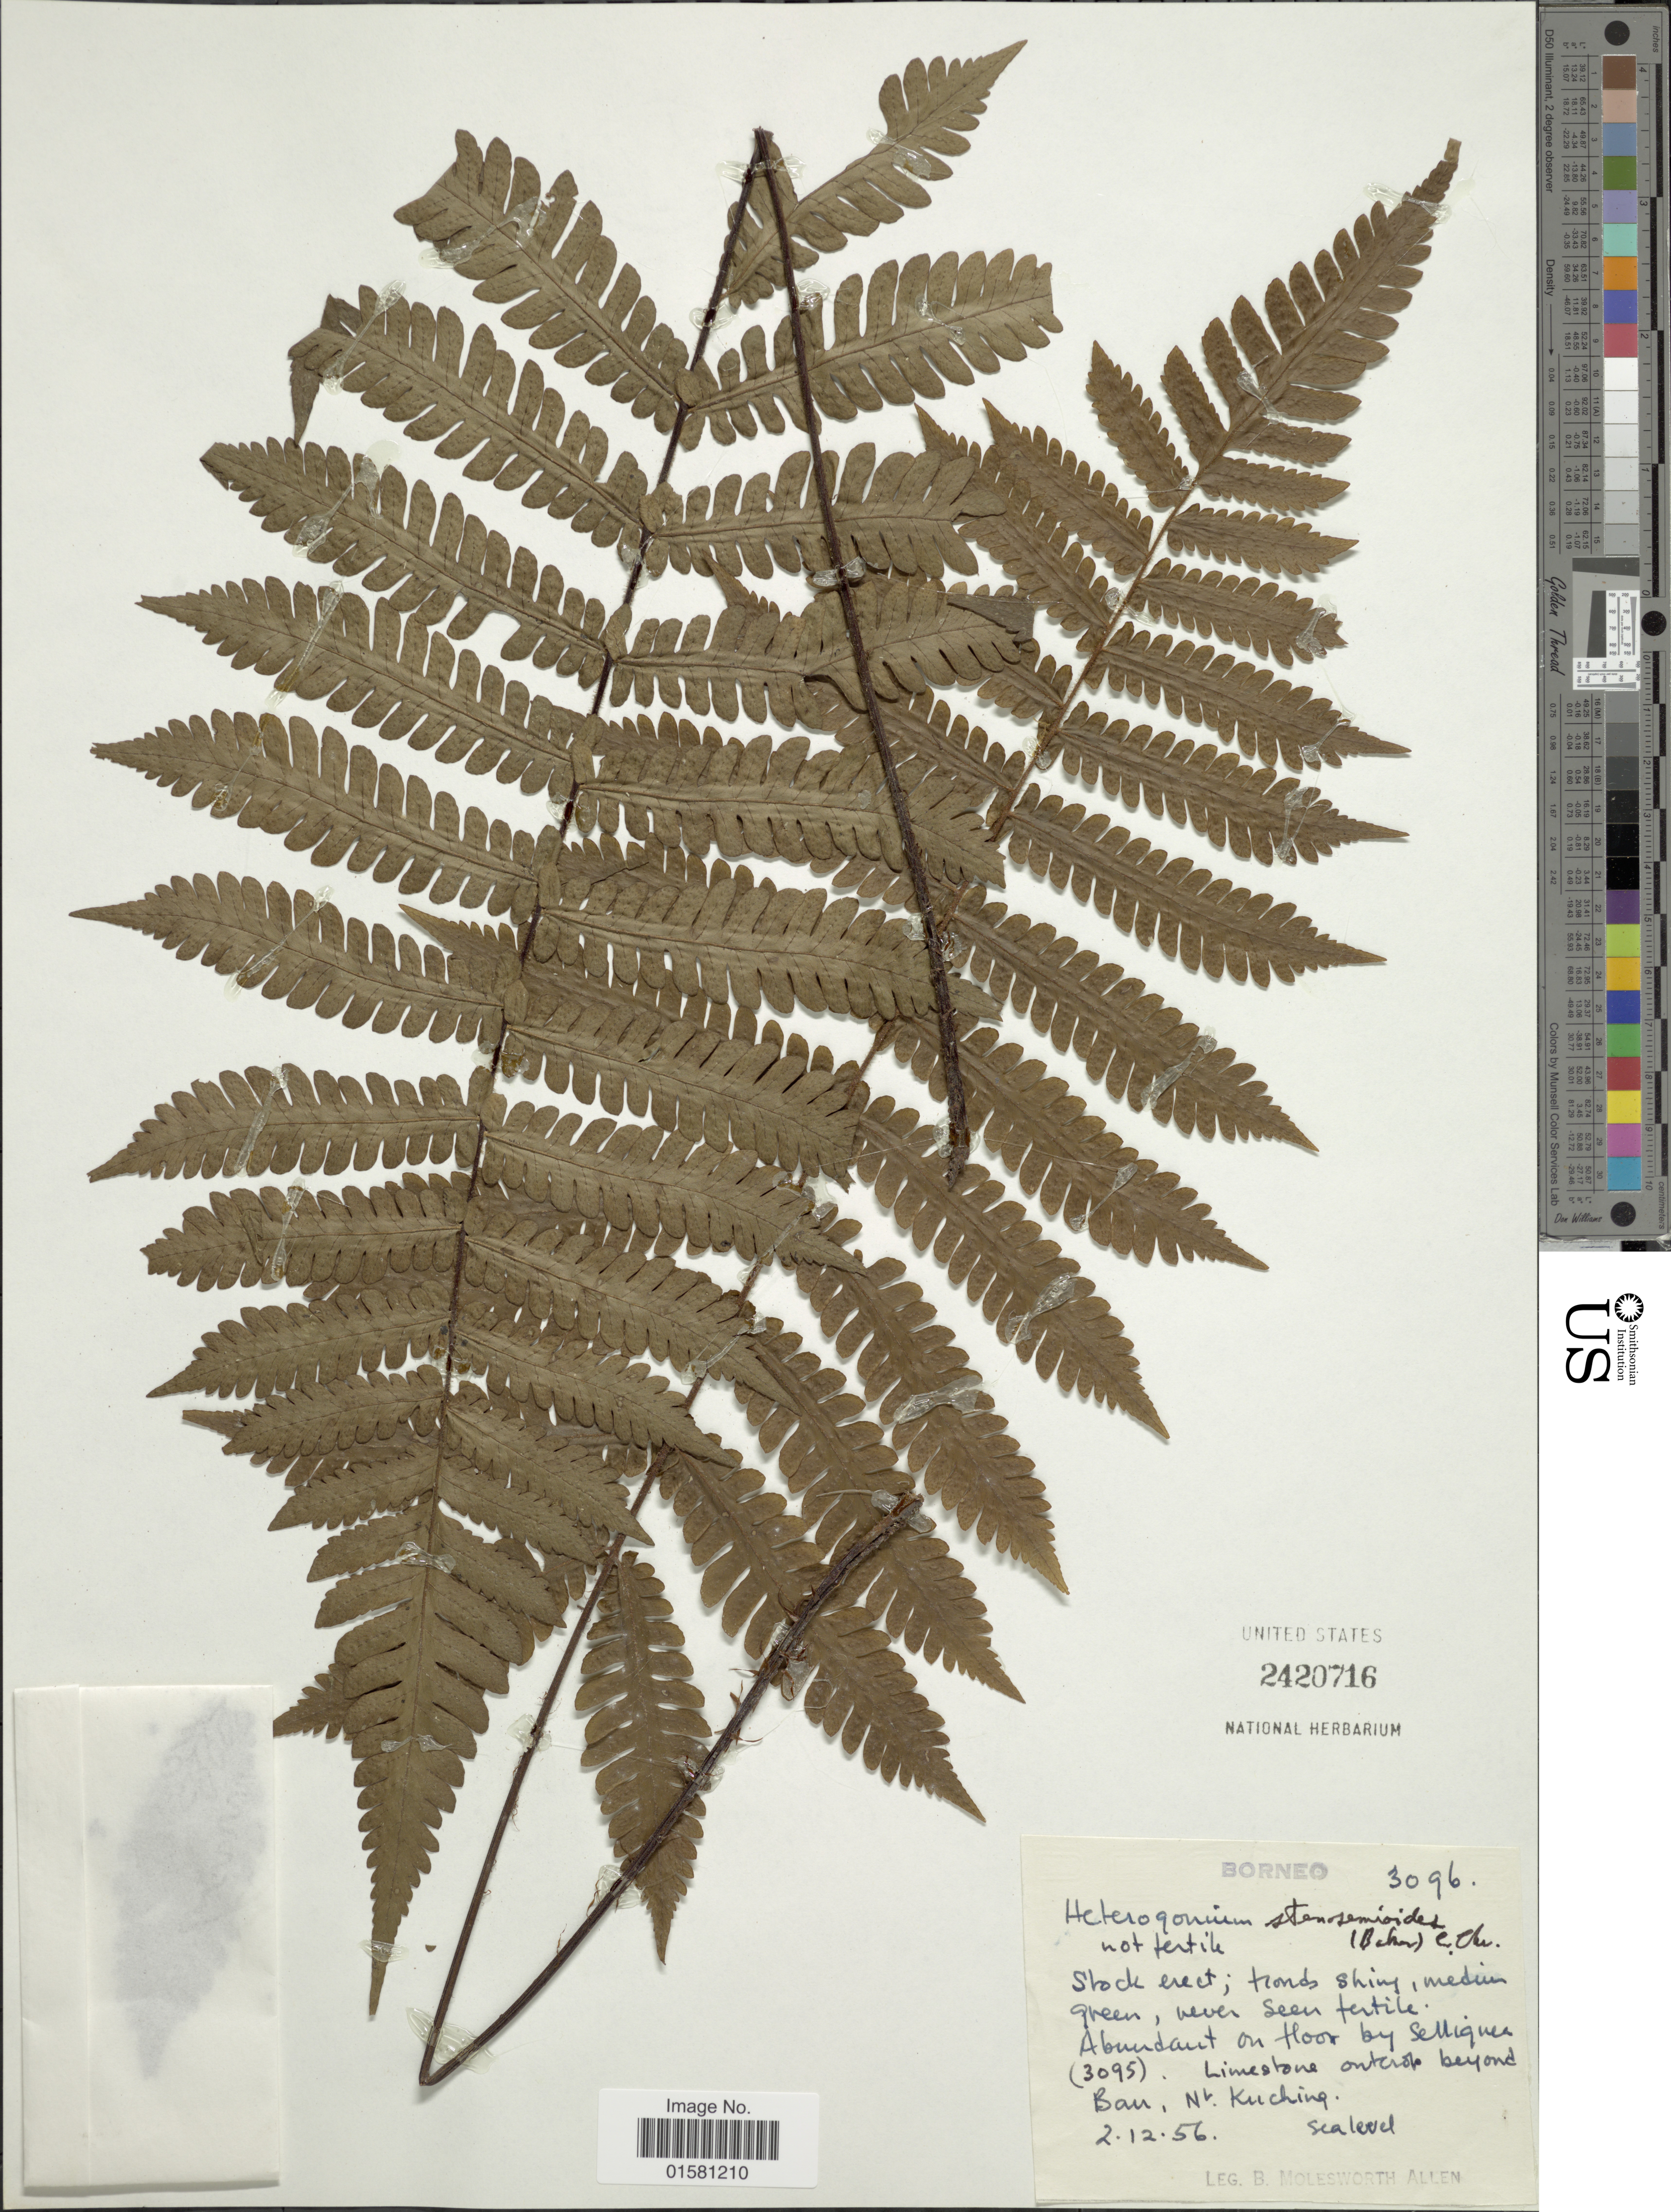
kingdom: Plantae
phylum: Tracheophyta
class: Polypodiopsida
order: Polypodiales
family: Tectariaceae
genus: Tectaria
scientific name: Tectaria stenosemioides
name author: (Alderw.) C. Chr.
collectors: B. E. G. Molesworth-Allen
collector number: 3096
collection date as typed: Transcribed d/m/y: 2/12/56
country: Malaysia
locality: Borneo, Bau, Nr. kuching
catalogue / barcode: US 2420716